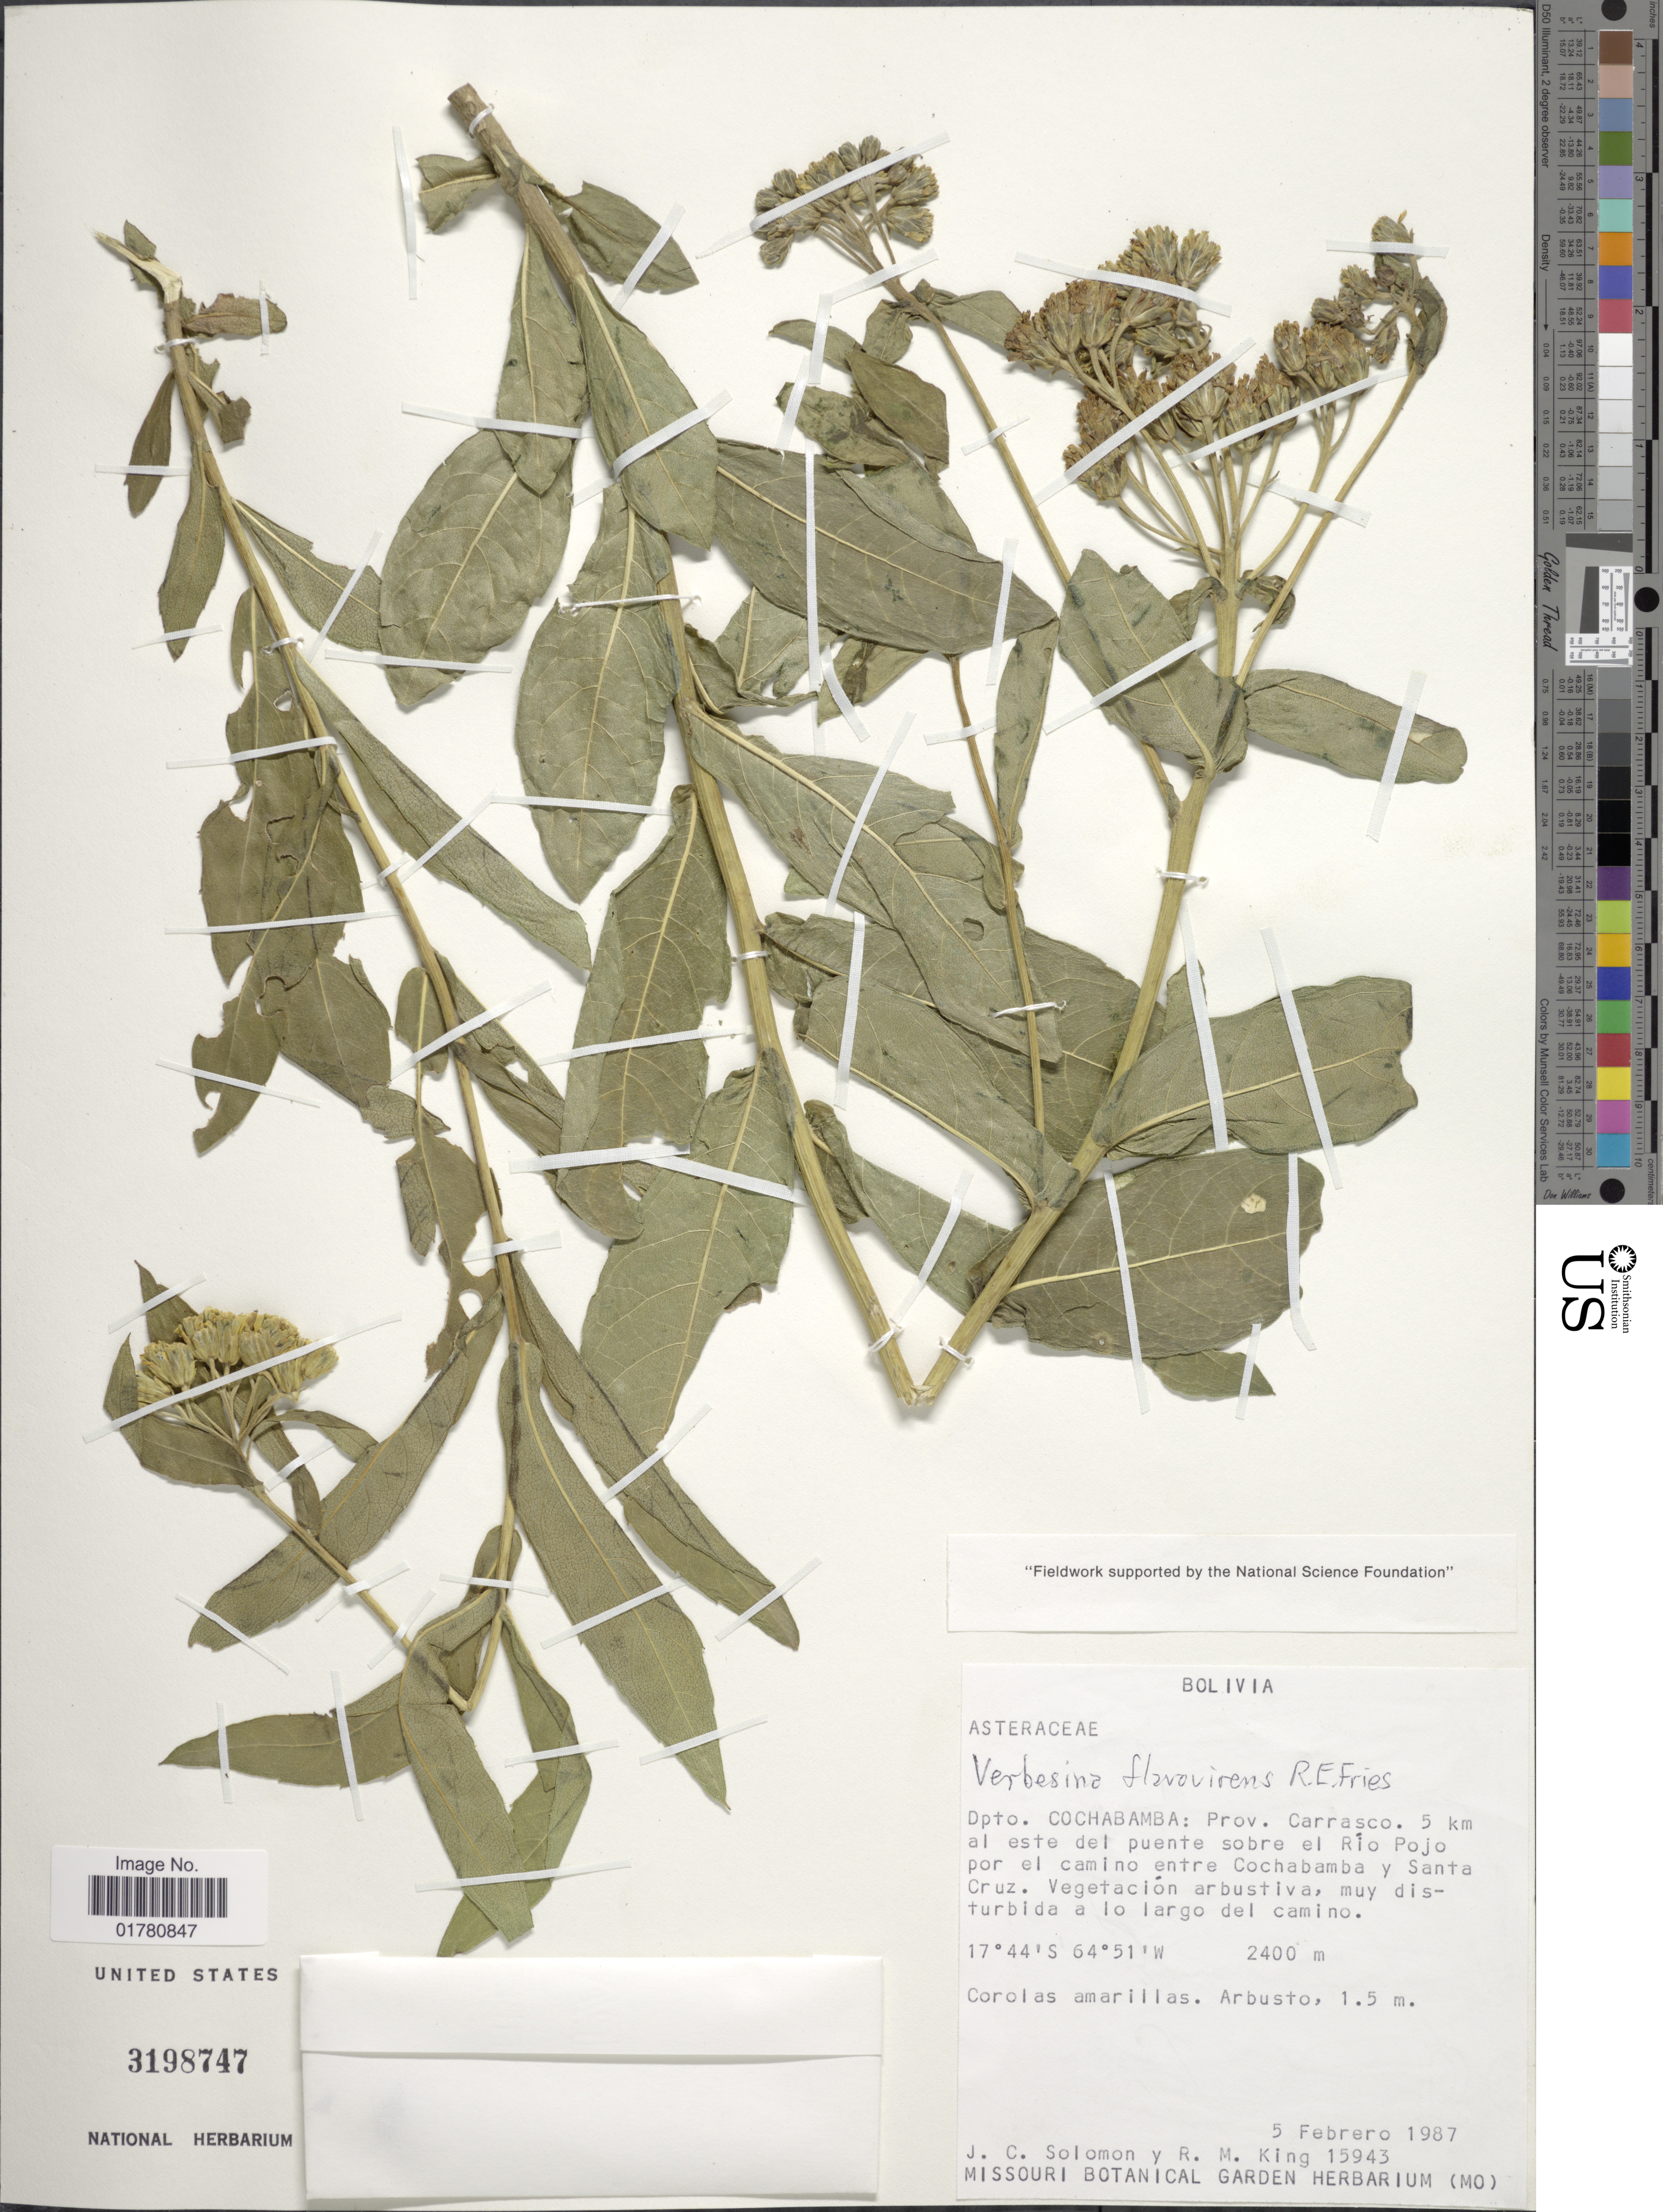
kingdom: Plantae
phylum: Tracheophyta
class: Magnoliopsida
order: Asterales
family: Asteraceae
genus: Verbesina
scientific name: Verbesina flavovirens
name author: R.E. Fr.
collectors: J. C. Solomon & R. M. King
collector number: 15943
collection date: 1987-02-05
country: Bolivia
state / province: Cochabamba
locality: Dpto Cochaba,ba: Prov. Carrasco. 5 km al este del puente sobre el Rio Pojo por el camino entre Cochabamba y Santa Cruz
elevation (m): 2400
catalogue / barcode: US 3198747